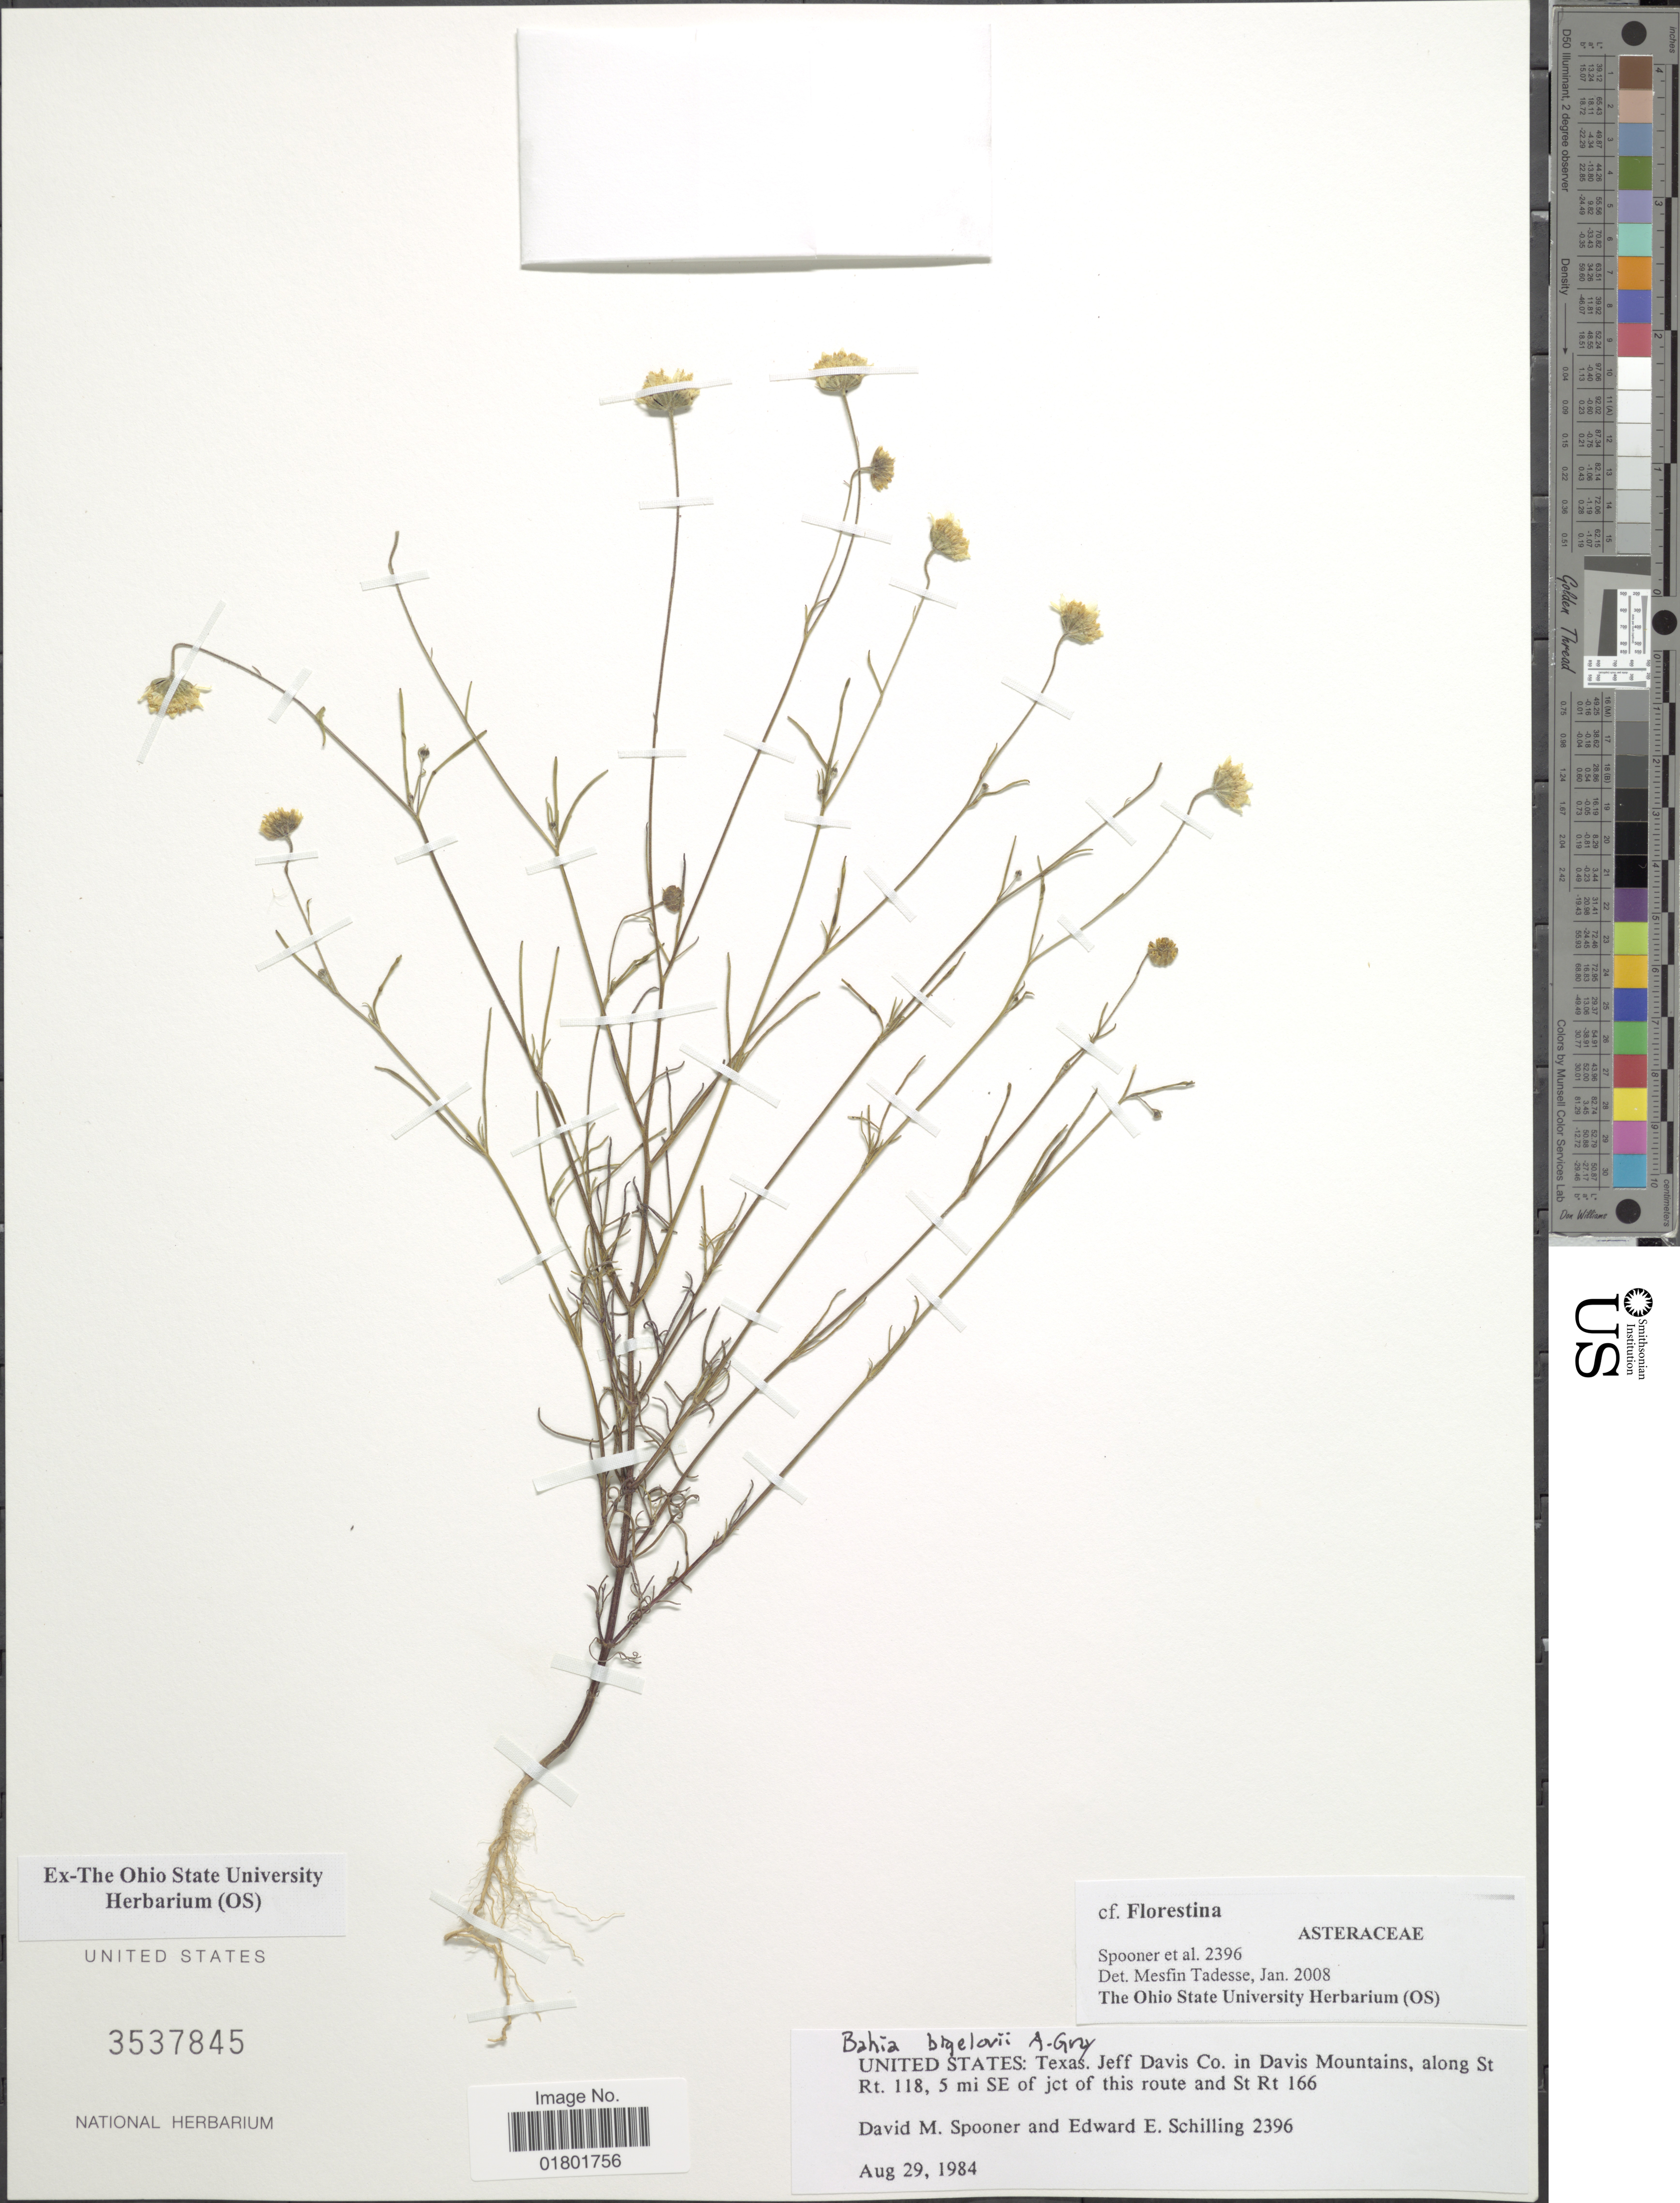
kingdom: Plantae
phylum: Tracheophyta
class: Magnoliopsida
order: Asterales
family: Asteraceae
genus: Bahia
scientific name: Bahia bigelovii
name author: A. Gray in Emory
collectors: D. Spooner & E. E. Schilling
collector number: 2396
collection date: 1984-08-29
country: United States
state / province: Texas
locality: Jeff Davis Co. in Davis Mountains, along St Rt. 118, 5 mi SE of jct of this rpute and St Rt 166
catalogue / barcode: US 3537845